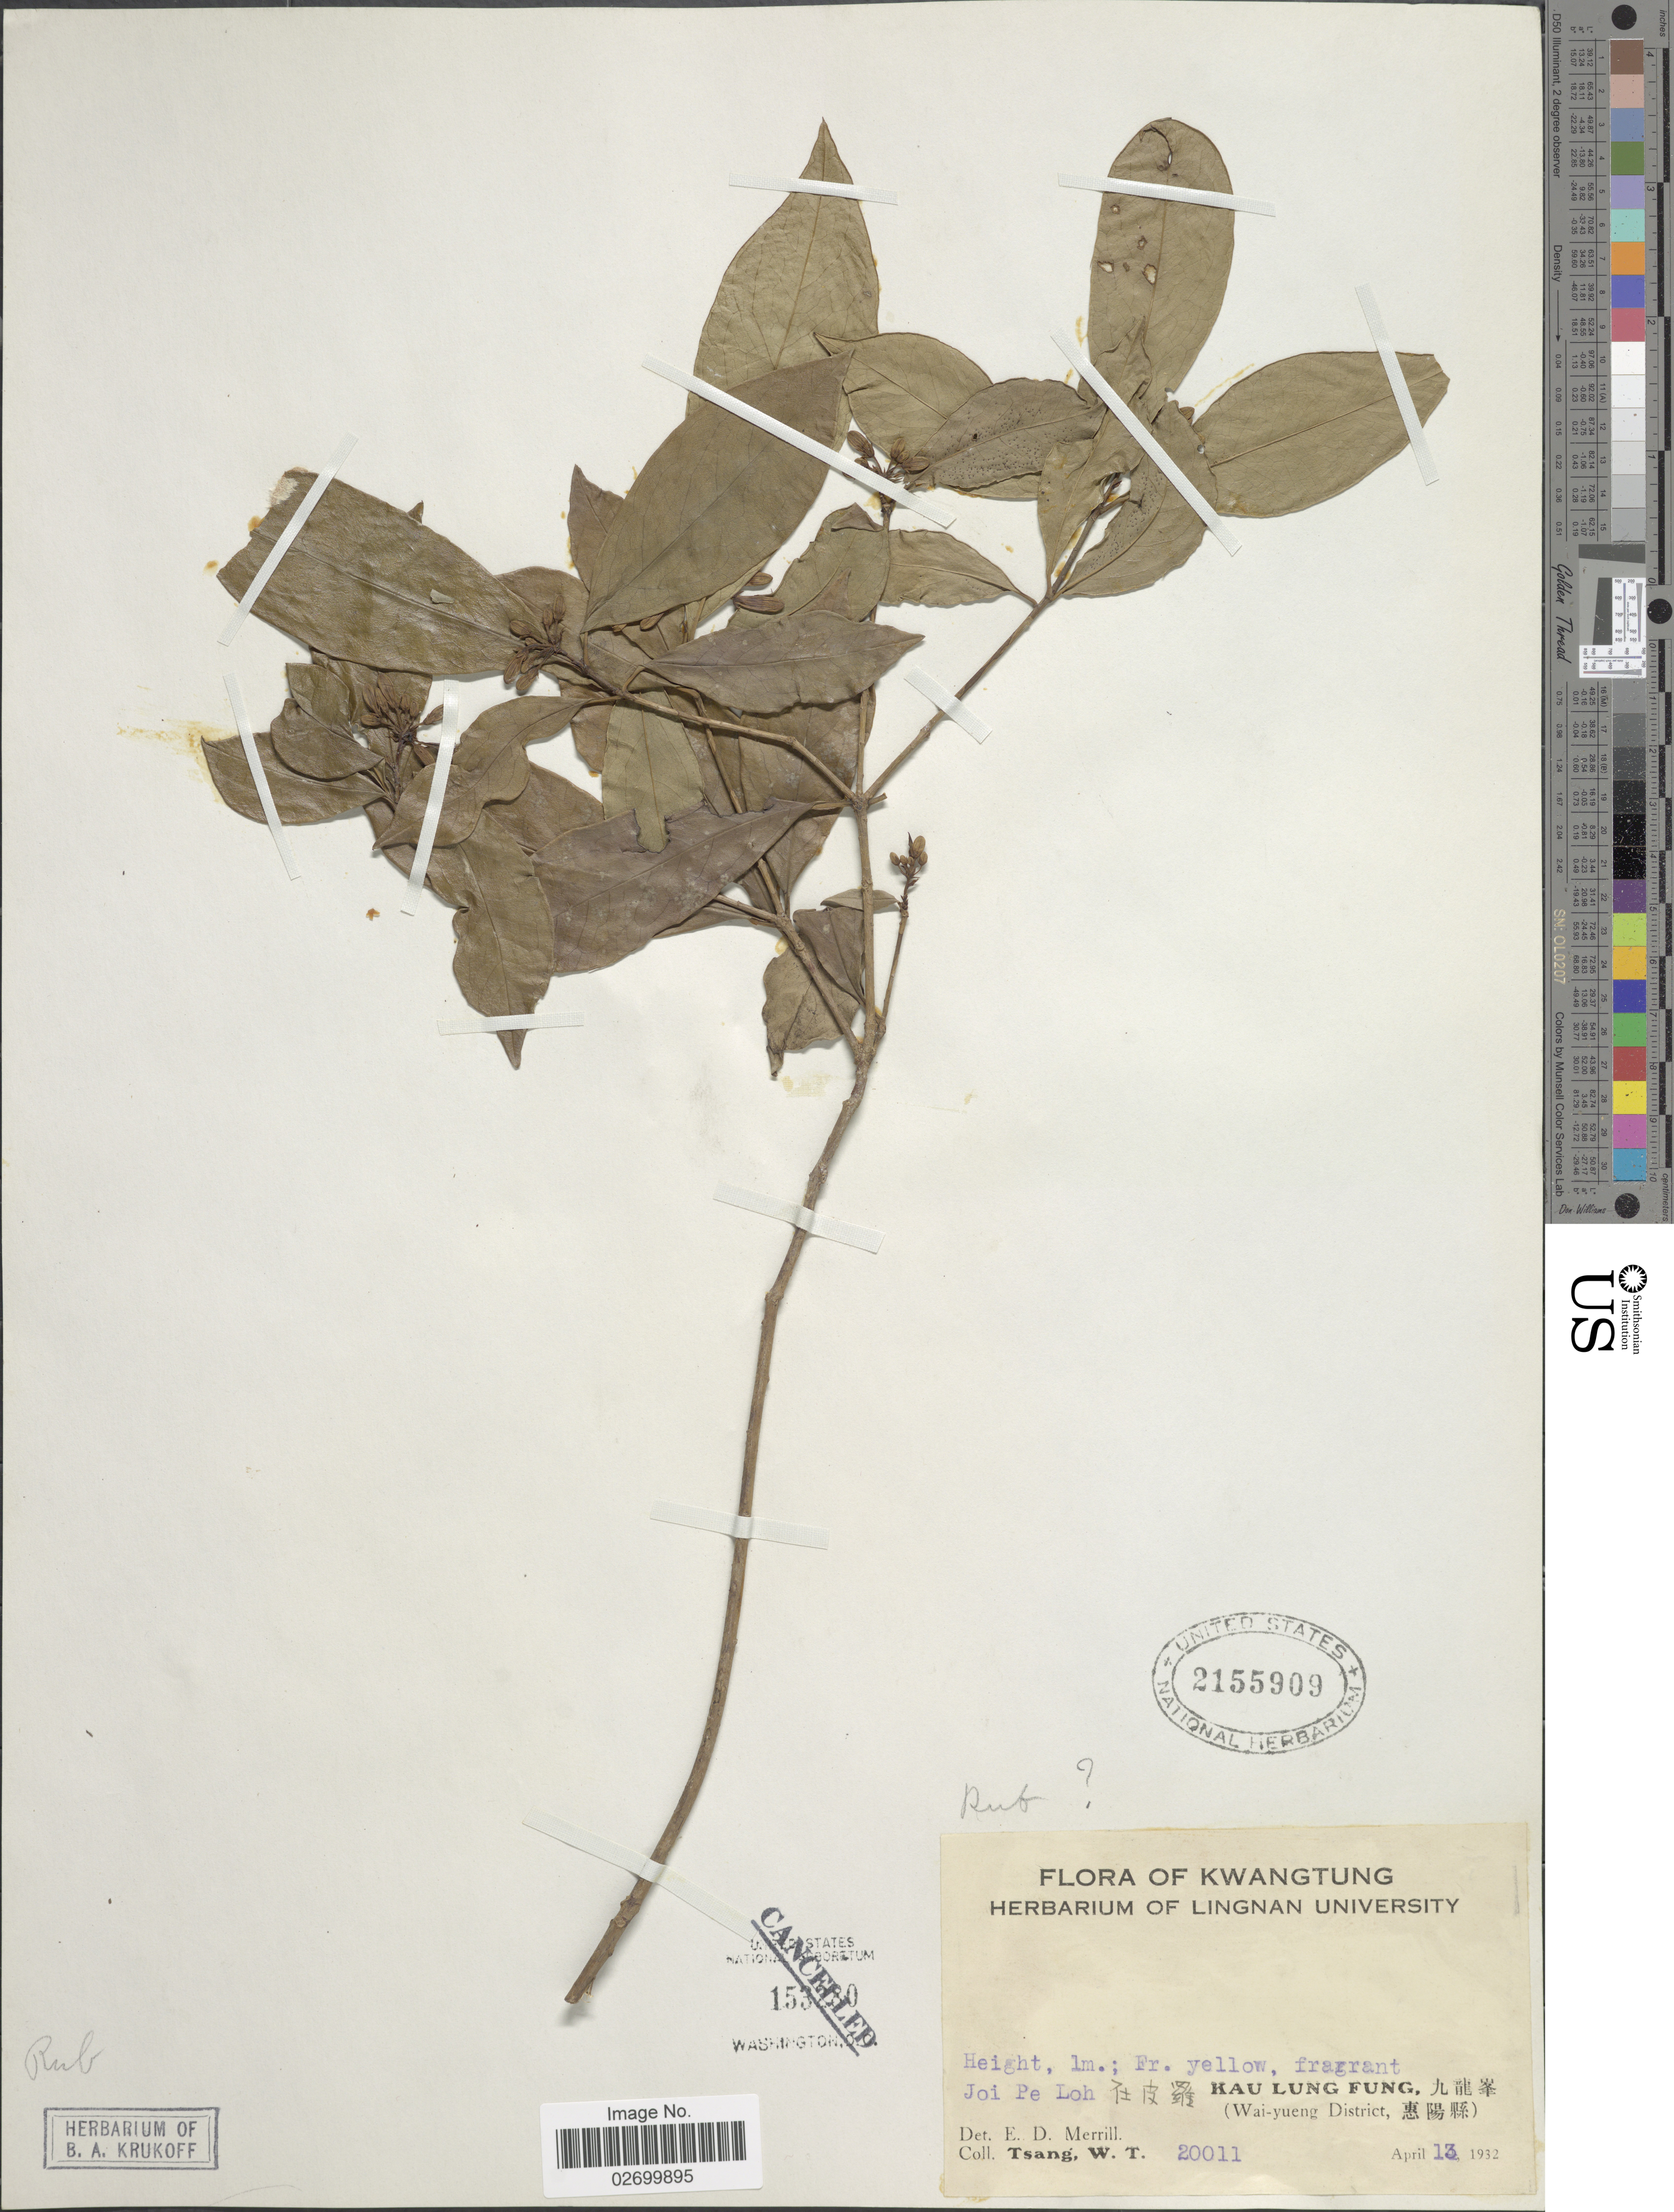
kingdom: Plantae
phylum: Tracheophyta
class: Magnoliopsida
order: Gentianales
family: Rubiaceae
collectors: W. T. Tsang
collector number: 20011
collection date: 1932-04-13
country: China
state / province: Guangdong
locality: Kau Lung Fung. (Wai-Yeung District) Joh Pe Loh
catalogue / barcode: US 2155909